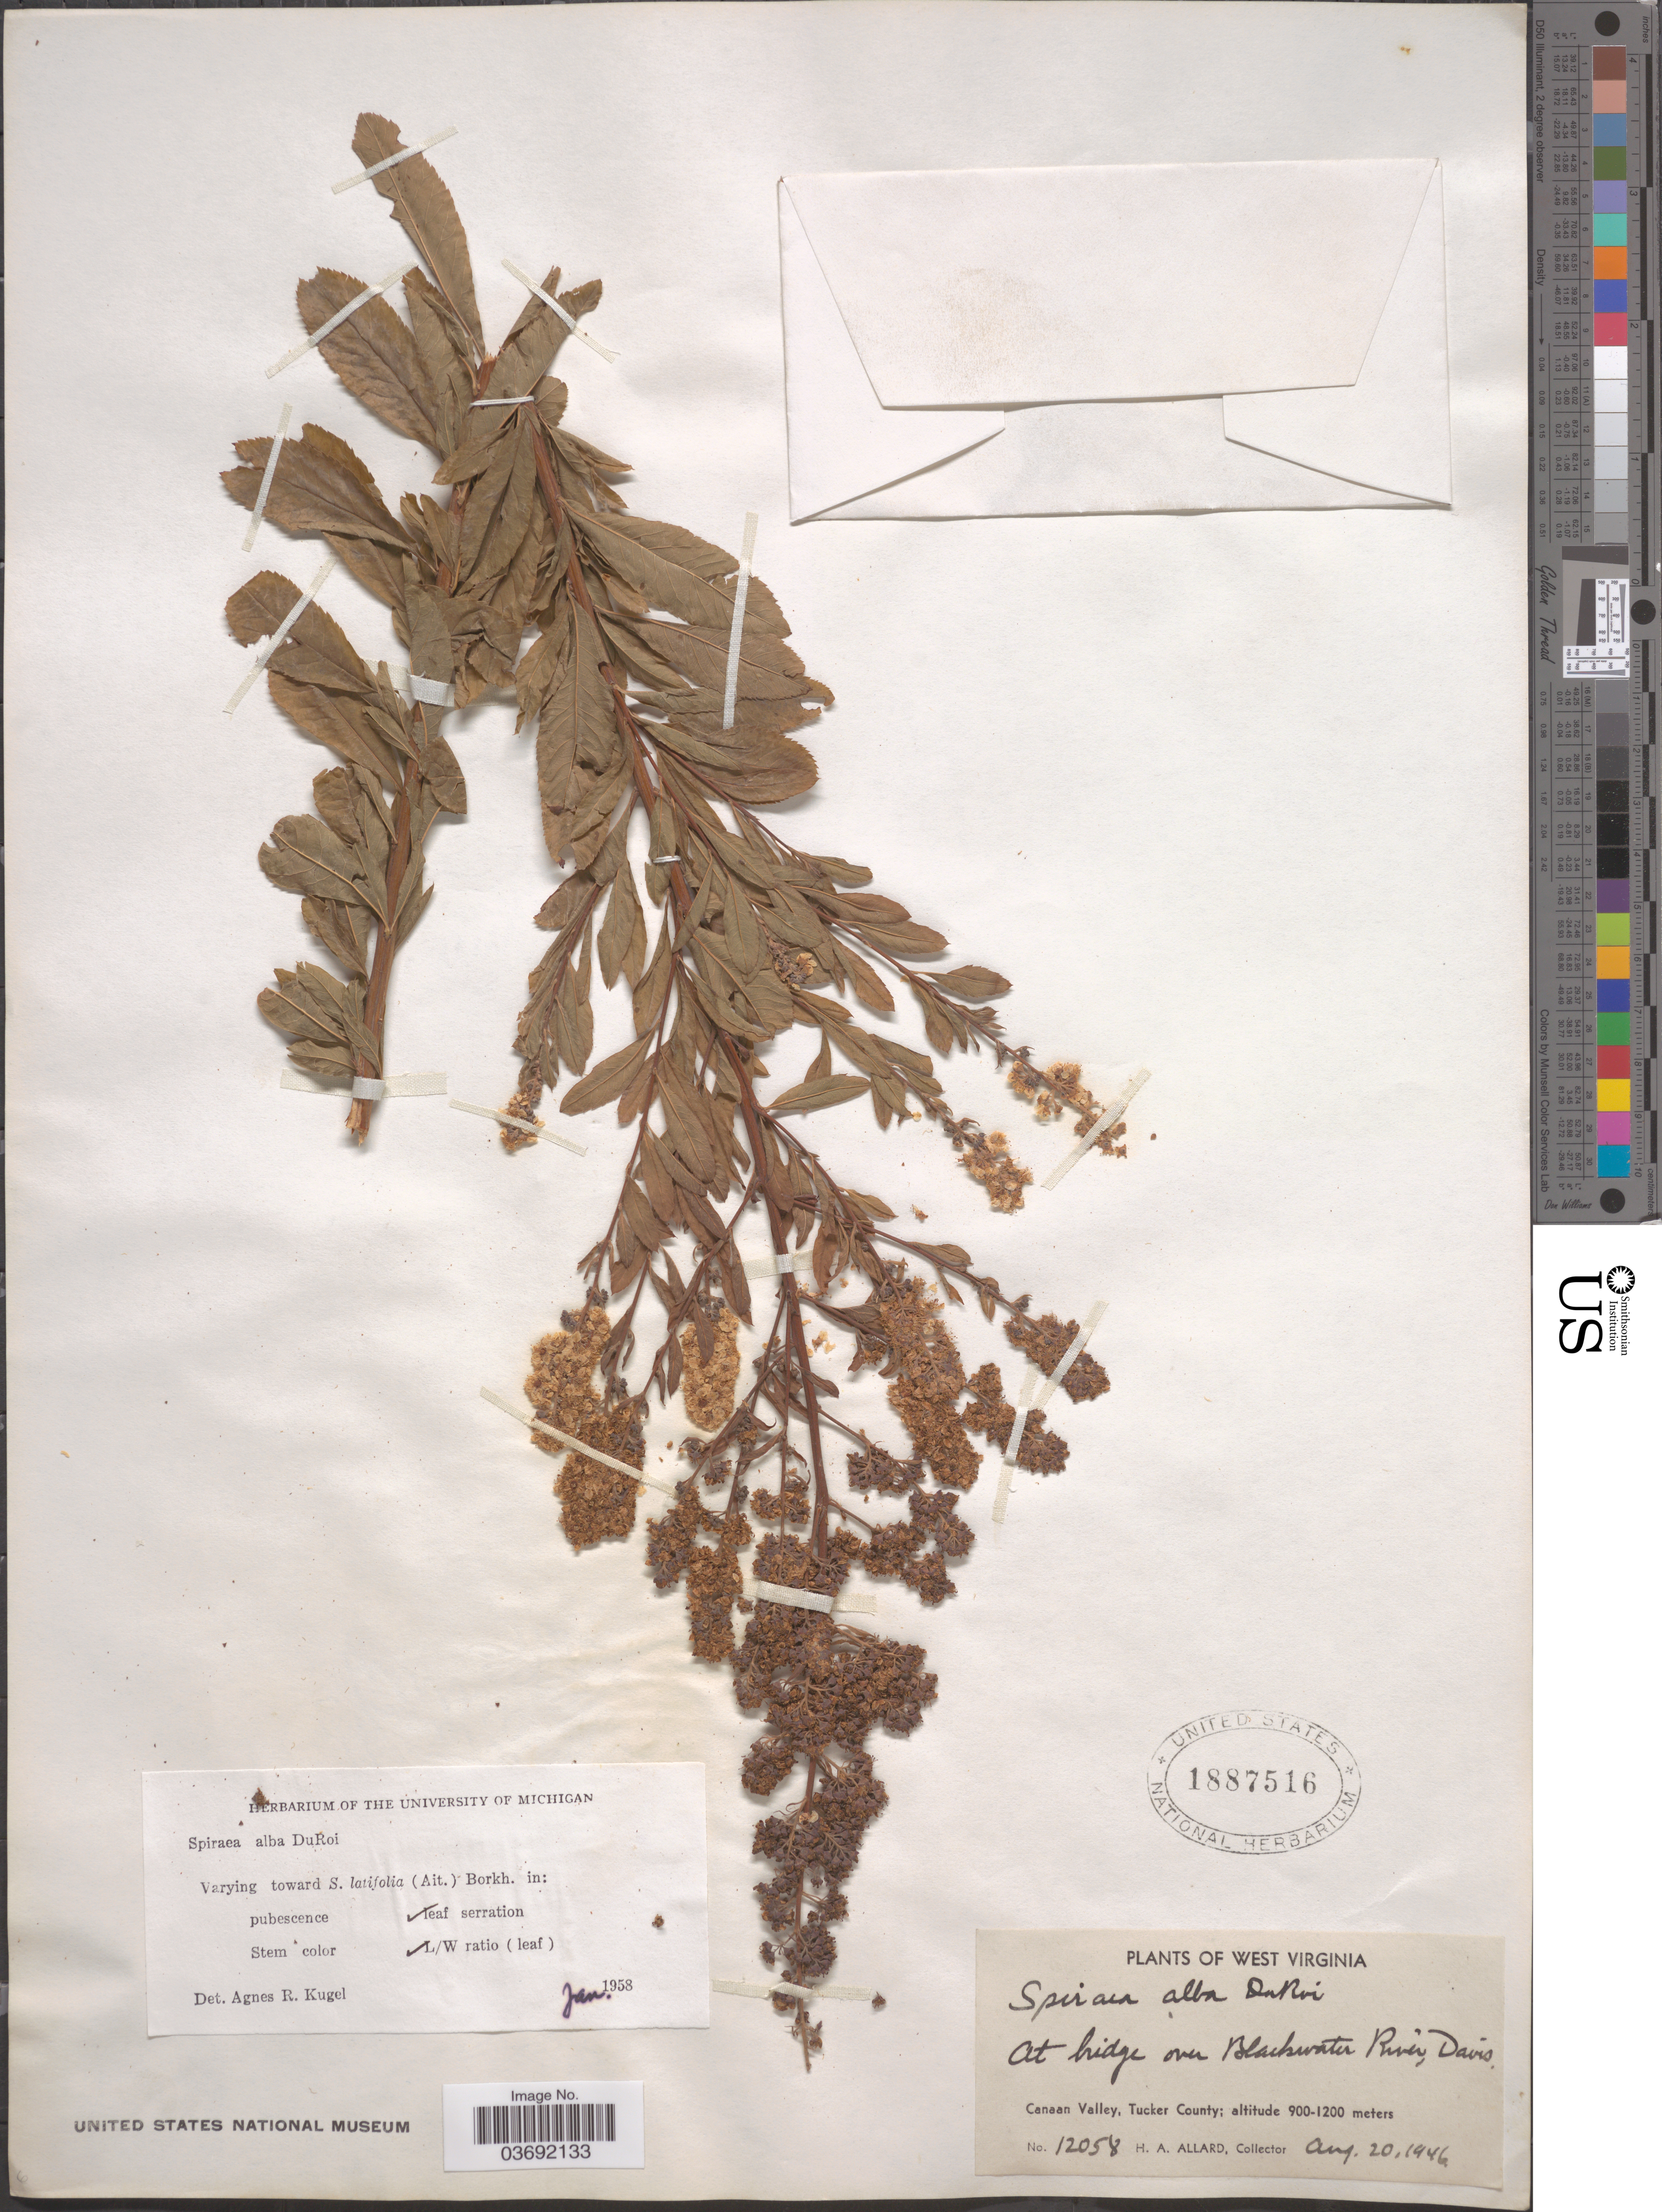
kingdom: Plantae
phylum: Tracheophyta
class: Magnoliopsida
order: Rosales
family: Rosaceae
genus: Spiraea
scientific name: Spiraea alba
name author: Du Roi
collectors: H. A. Allard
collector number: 12058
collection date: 1946-08-20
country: United States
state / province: West Virginia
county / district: Tucker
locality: At bridge over Blackwater River, Davis. Canaan Valley, Tucker County.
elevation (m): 900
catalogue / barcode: US 1887516